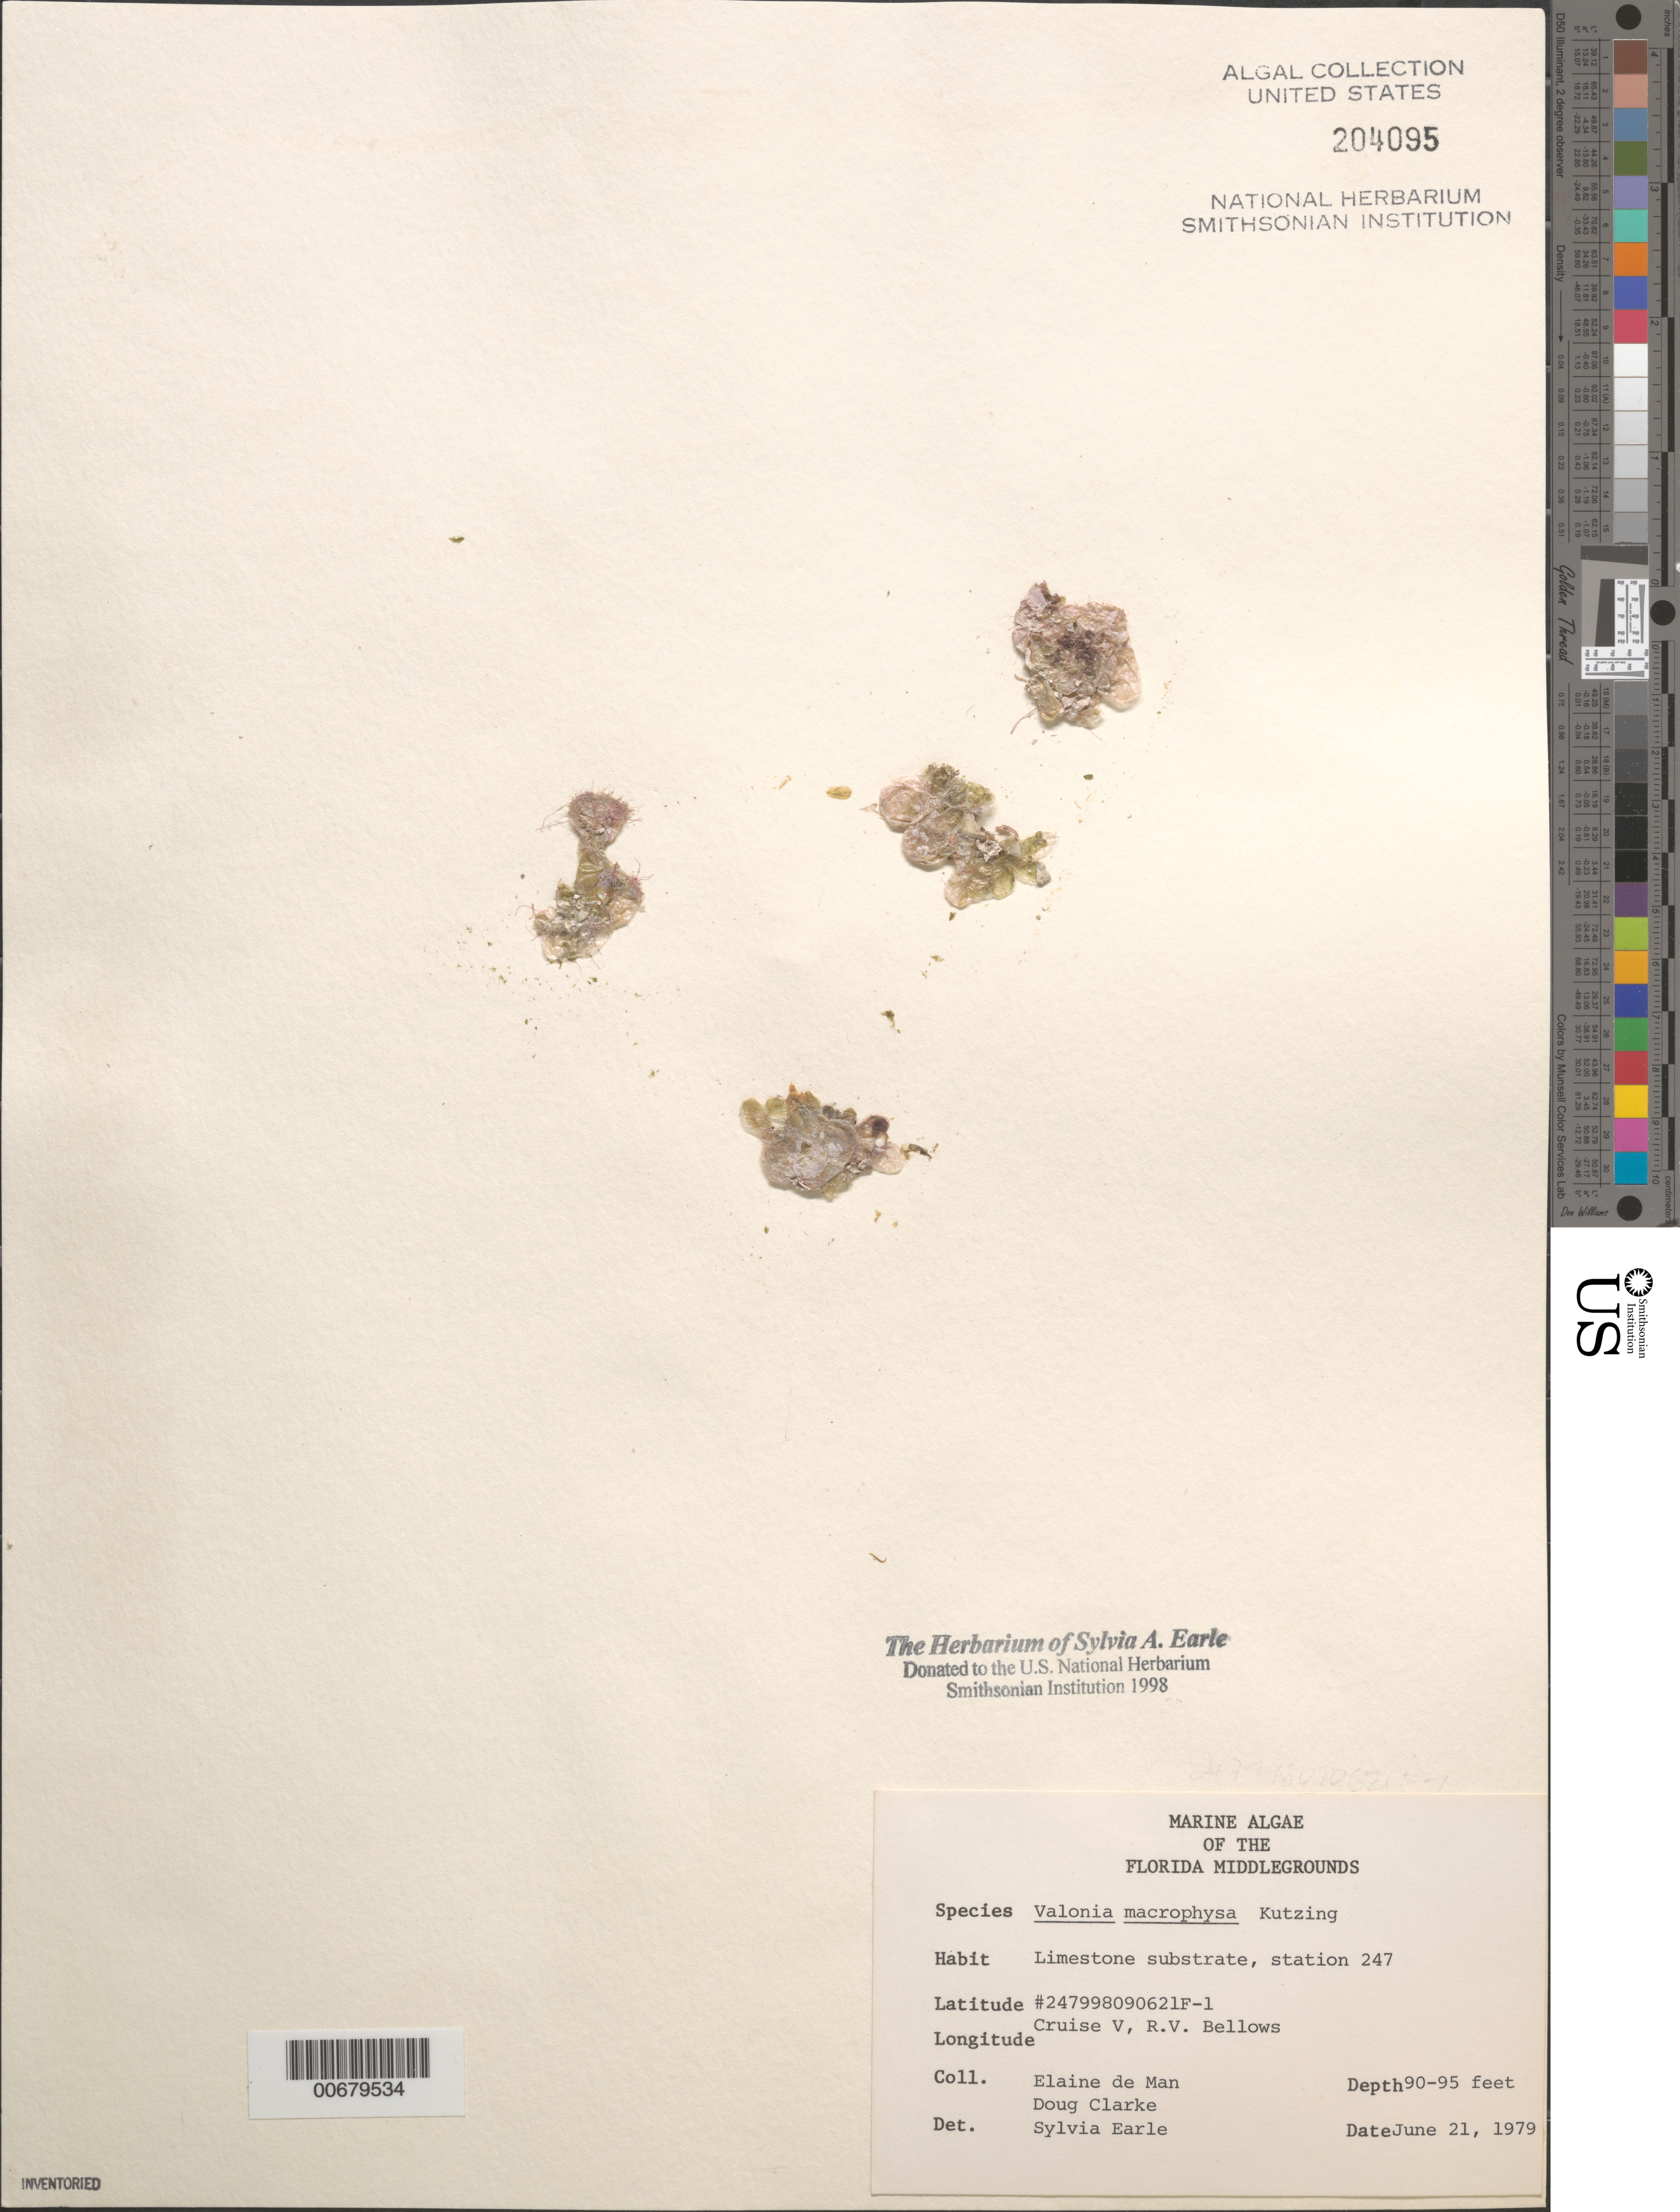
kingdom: Plantae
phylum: Chlorophyta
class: Ulvophyceae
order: Siphonocladales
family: Valoniaceae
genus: Valonia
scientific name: Valonia macrophysa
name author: Kütz.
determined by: Earle, S. A.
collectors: E. de Man & H. D. Clarke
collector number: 247998090621F-1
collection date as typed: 21 Jun 1979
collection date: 1979-06-21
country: United States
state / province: Florida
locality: Florida Middle Grounds, Gulf of Mexico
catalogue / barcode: US 204095